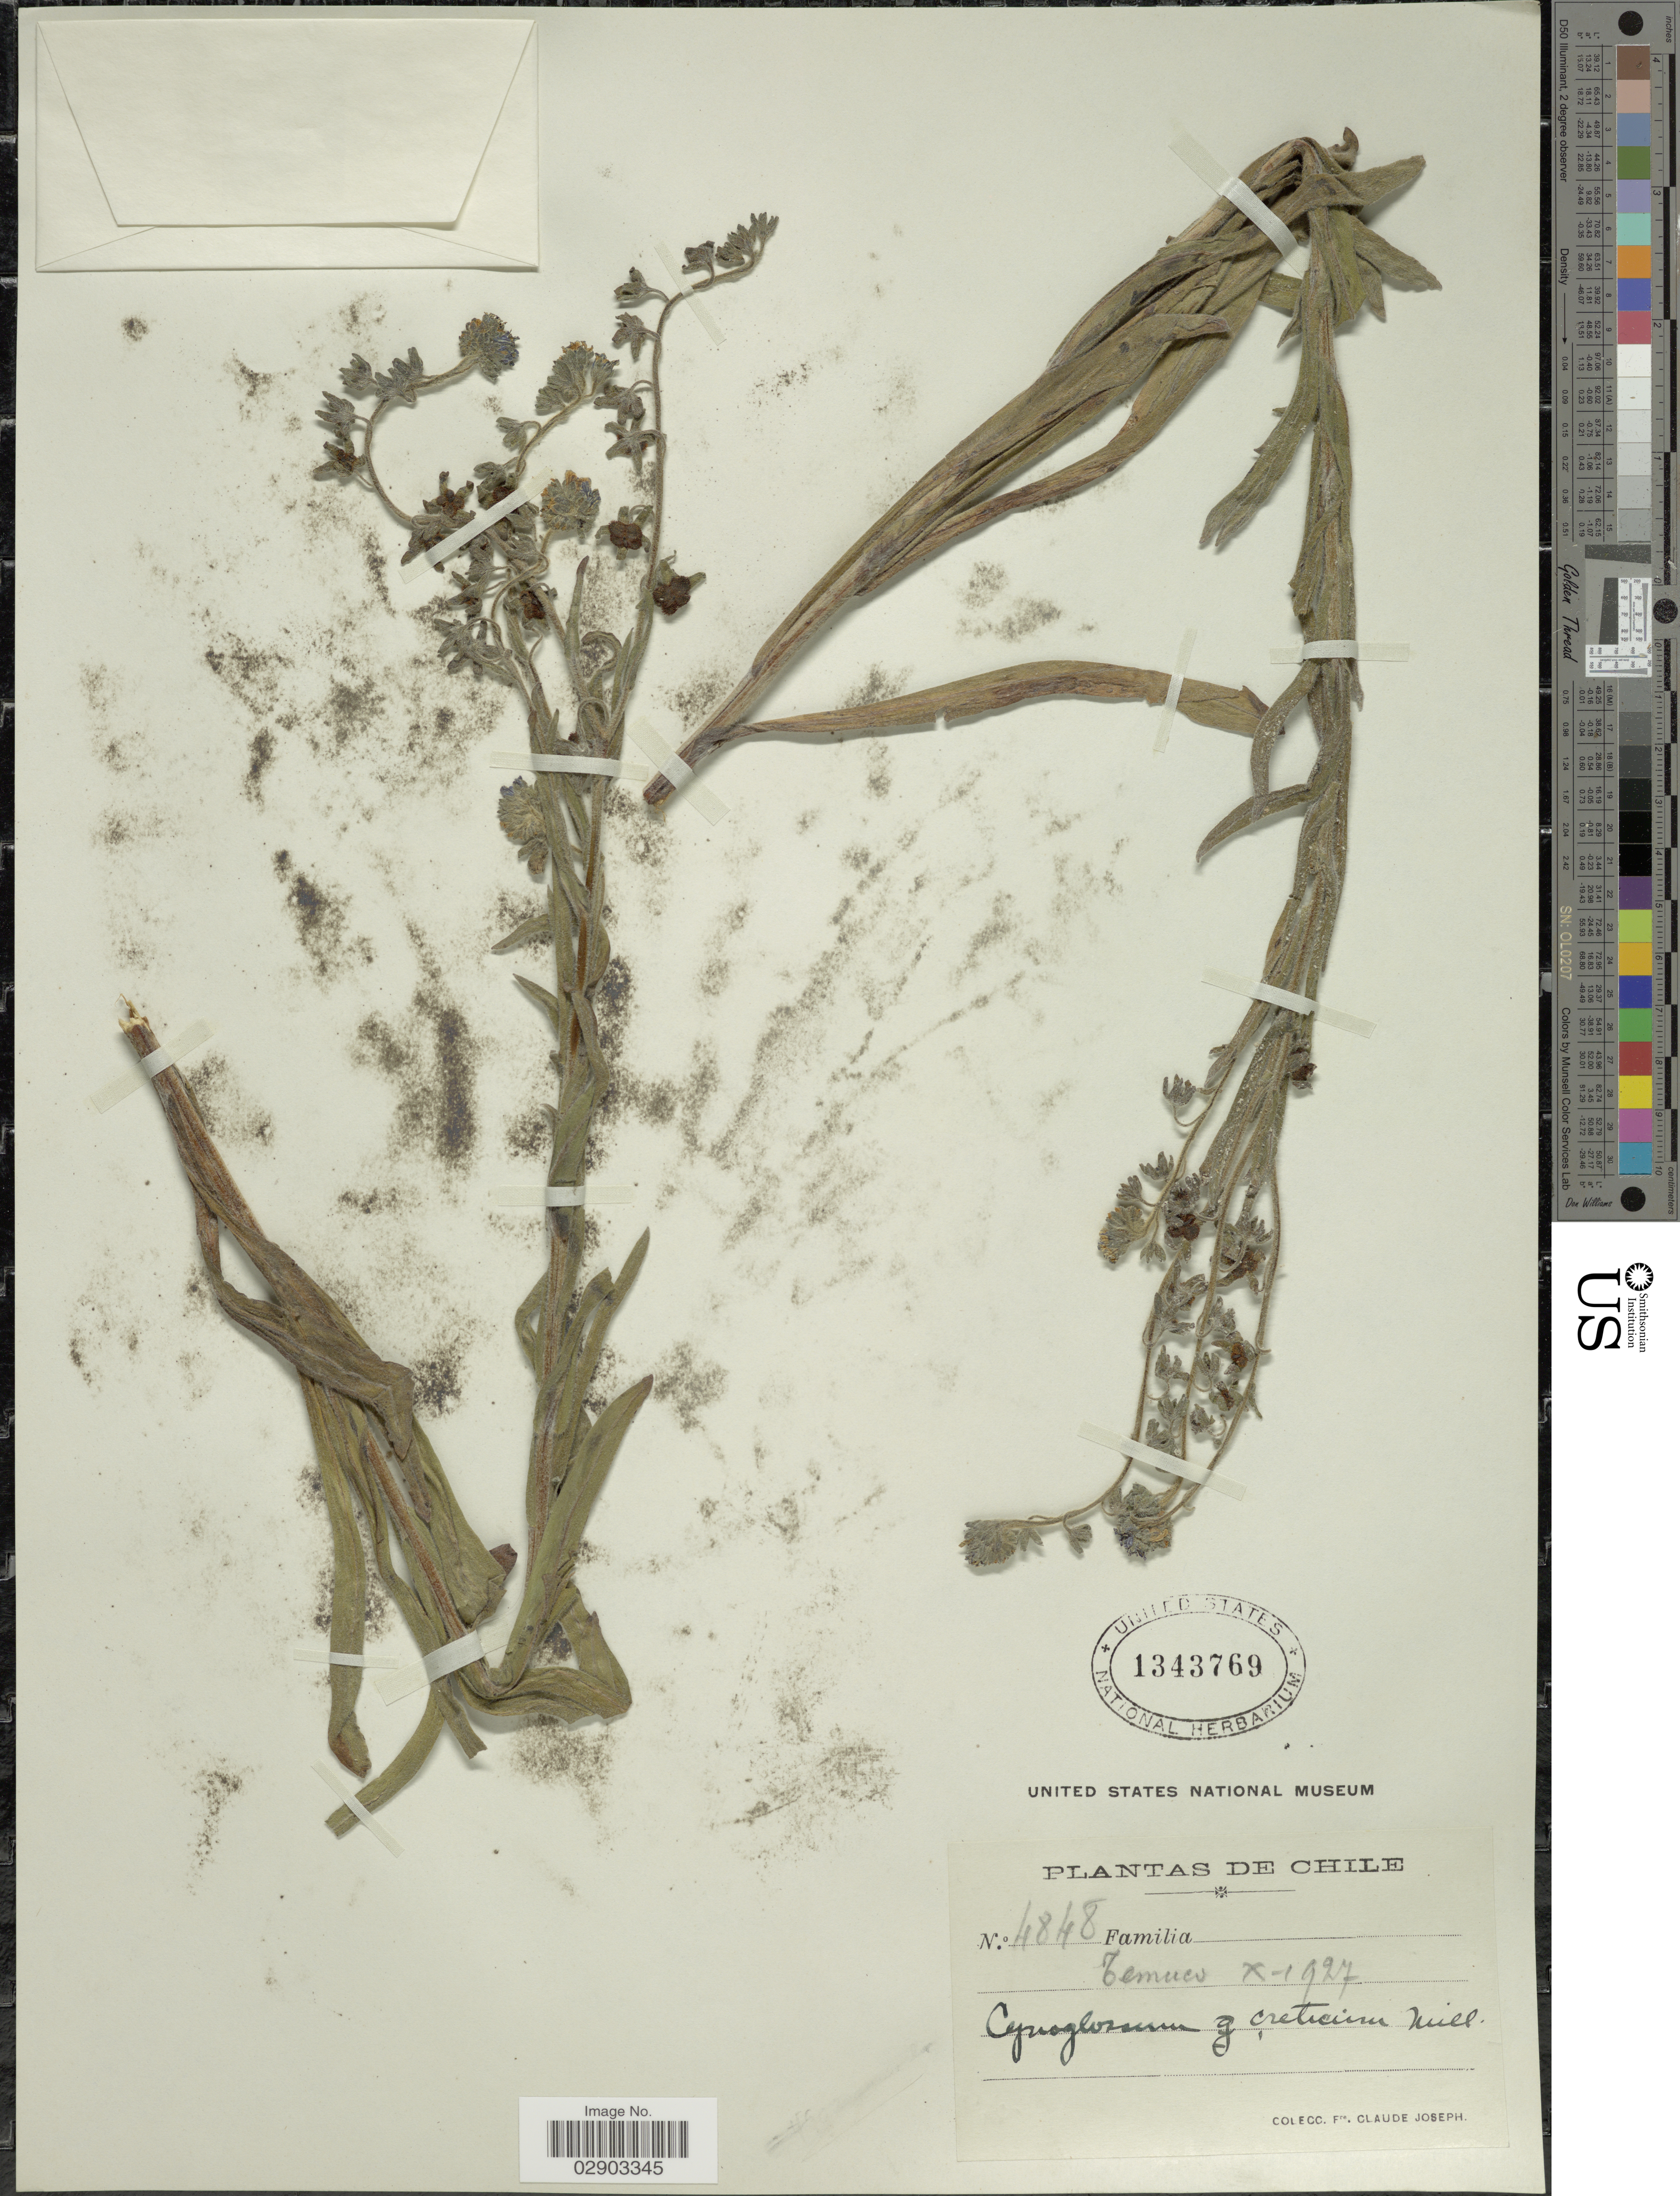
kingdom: Plantae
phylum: Tracheophyta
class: Magnoliopsida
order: Boraginales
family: Boraginaceae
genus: Cynoglossum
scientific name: Cynoglossum creticum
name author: Mill.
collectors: Bro. Claude-Joseph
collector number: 4848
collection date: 1927-10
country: Chile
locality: Temuco.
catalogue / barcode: US 1343769